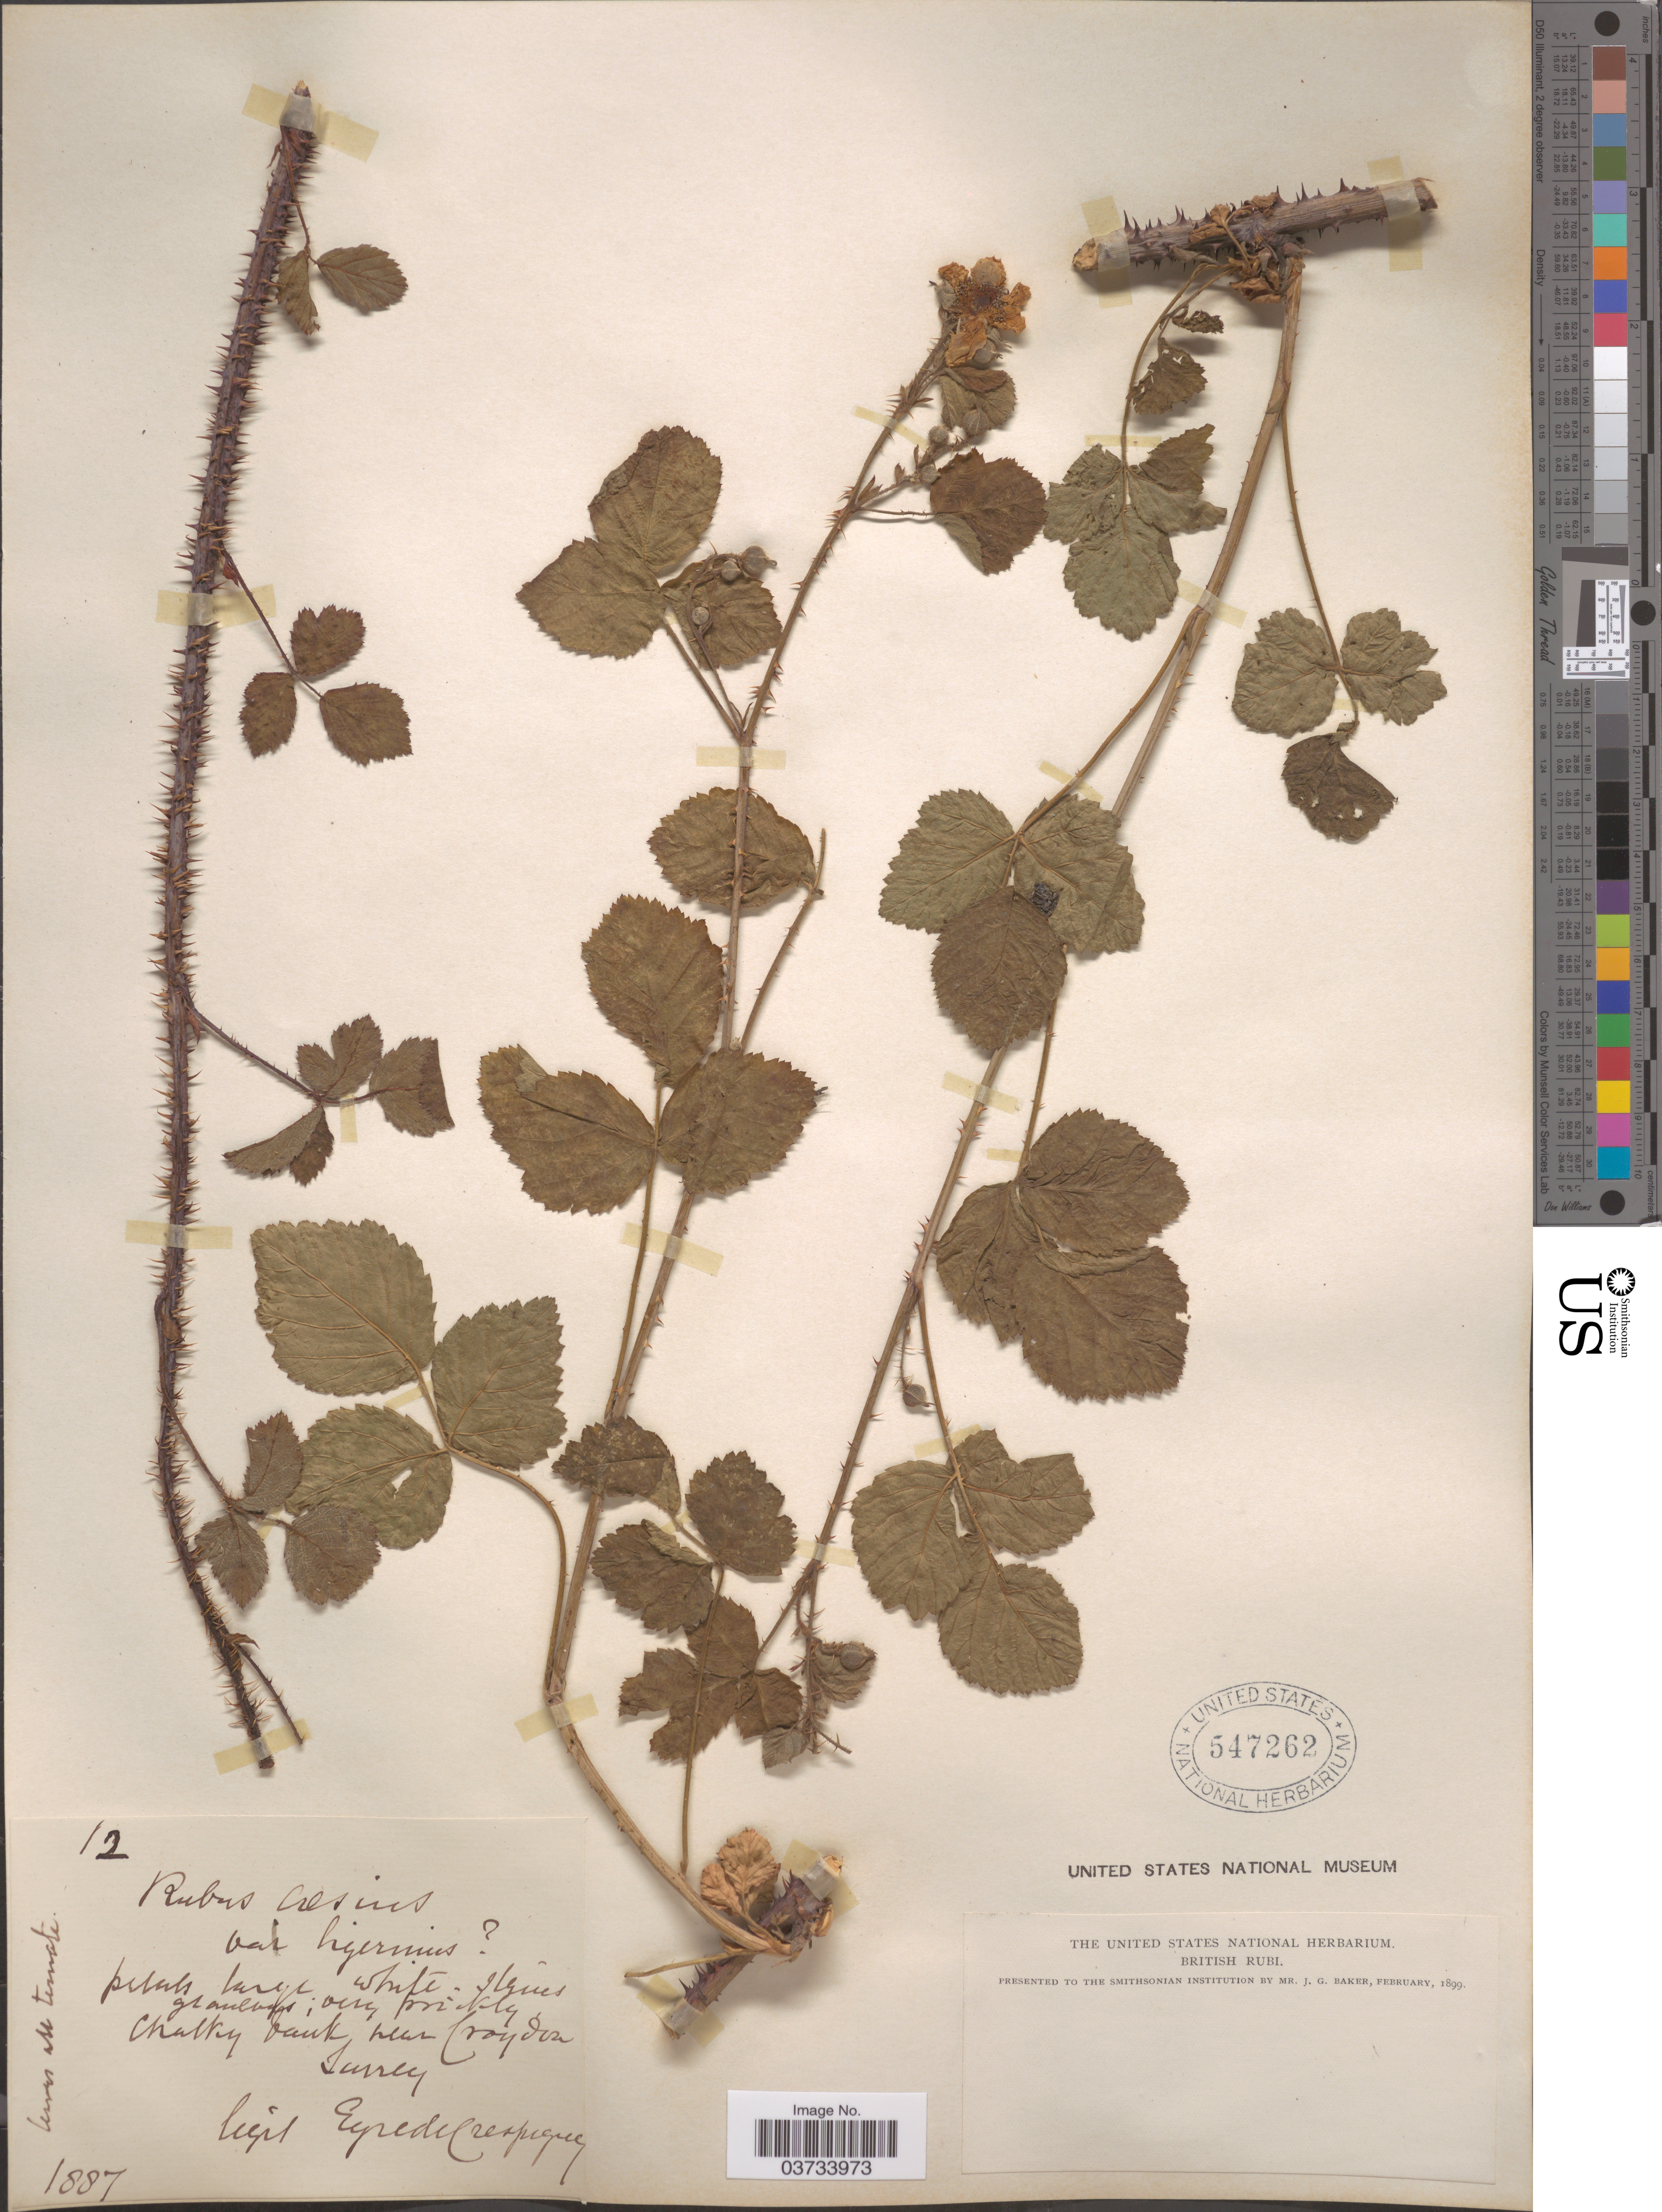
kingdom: Plantae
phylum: Tracheophyta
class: Magnoliopsida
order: Rosales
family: Rosaceae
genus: Rubus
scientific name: Rubus caesius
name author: L.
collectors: E. de Crespigny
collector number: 12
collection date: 1887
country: United Kingdom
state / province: England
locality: Near Croydon, Surrey.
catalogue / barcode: US 547262